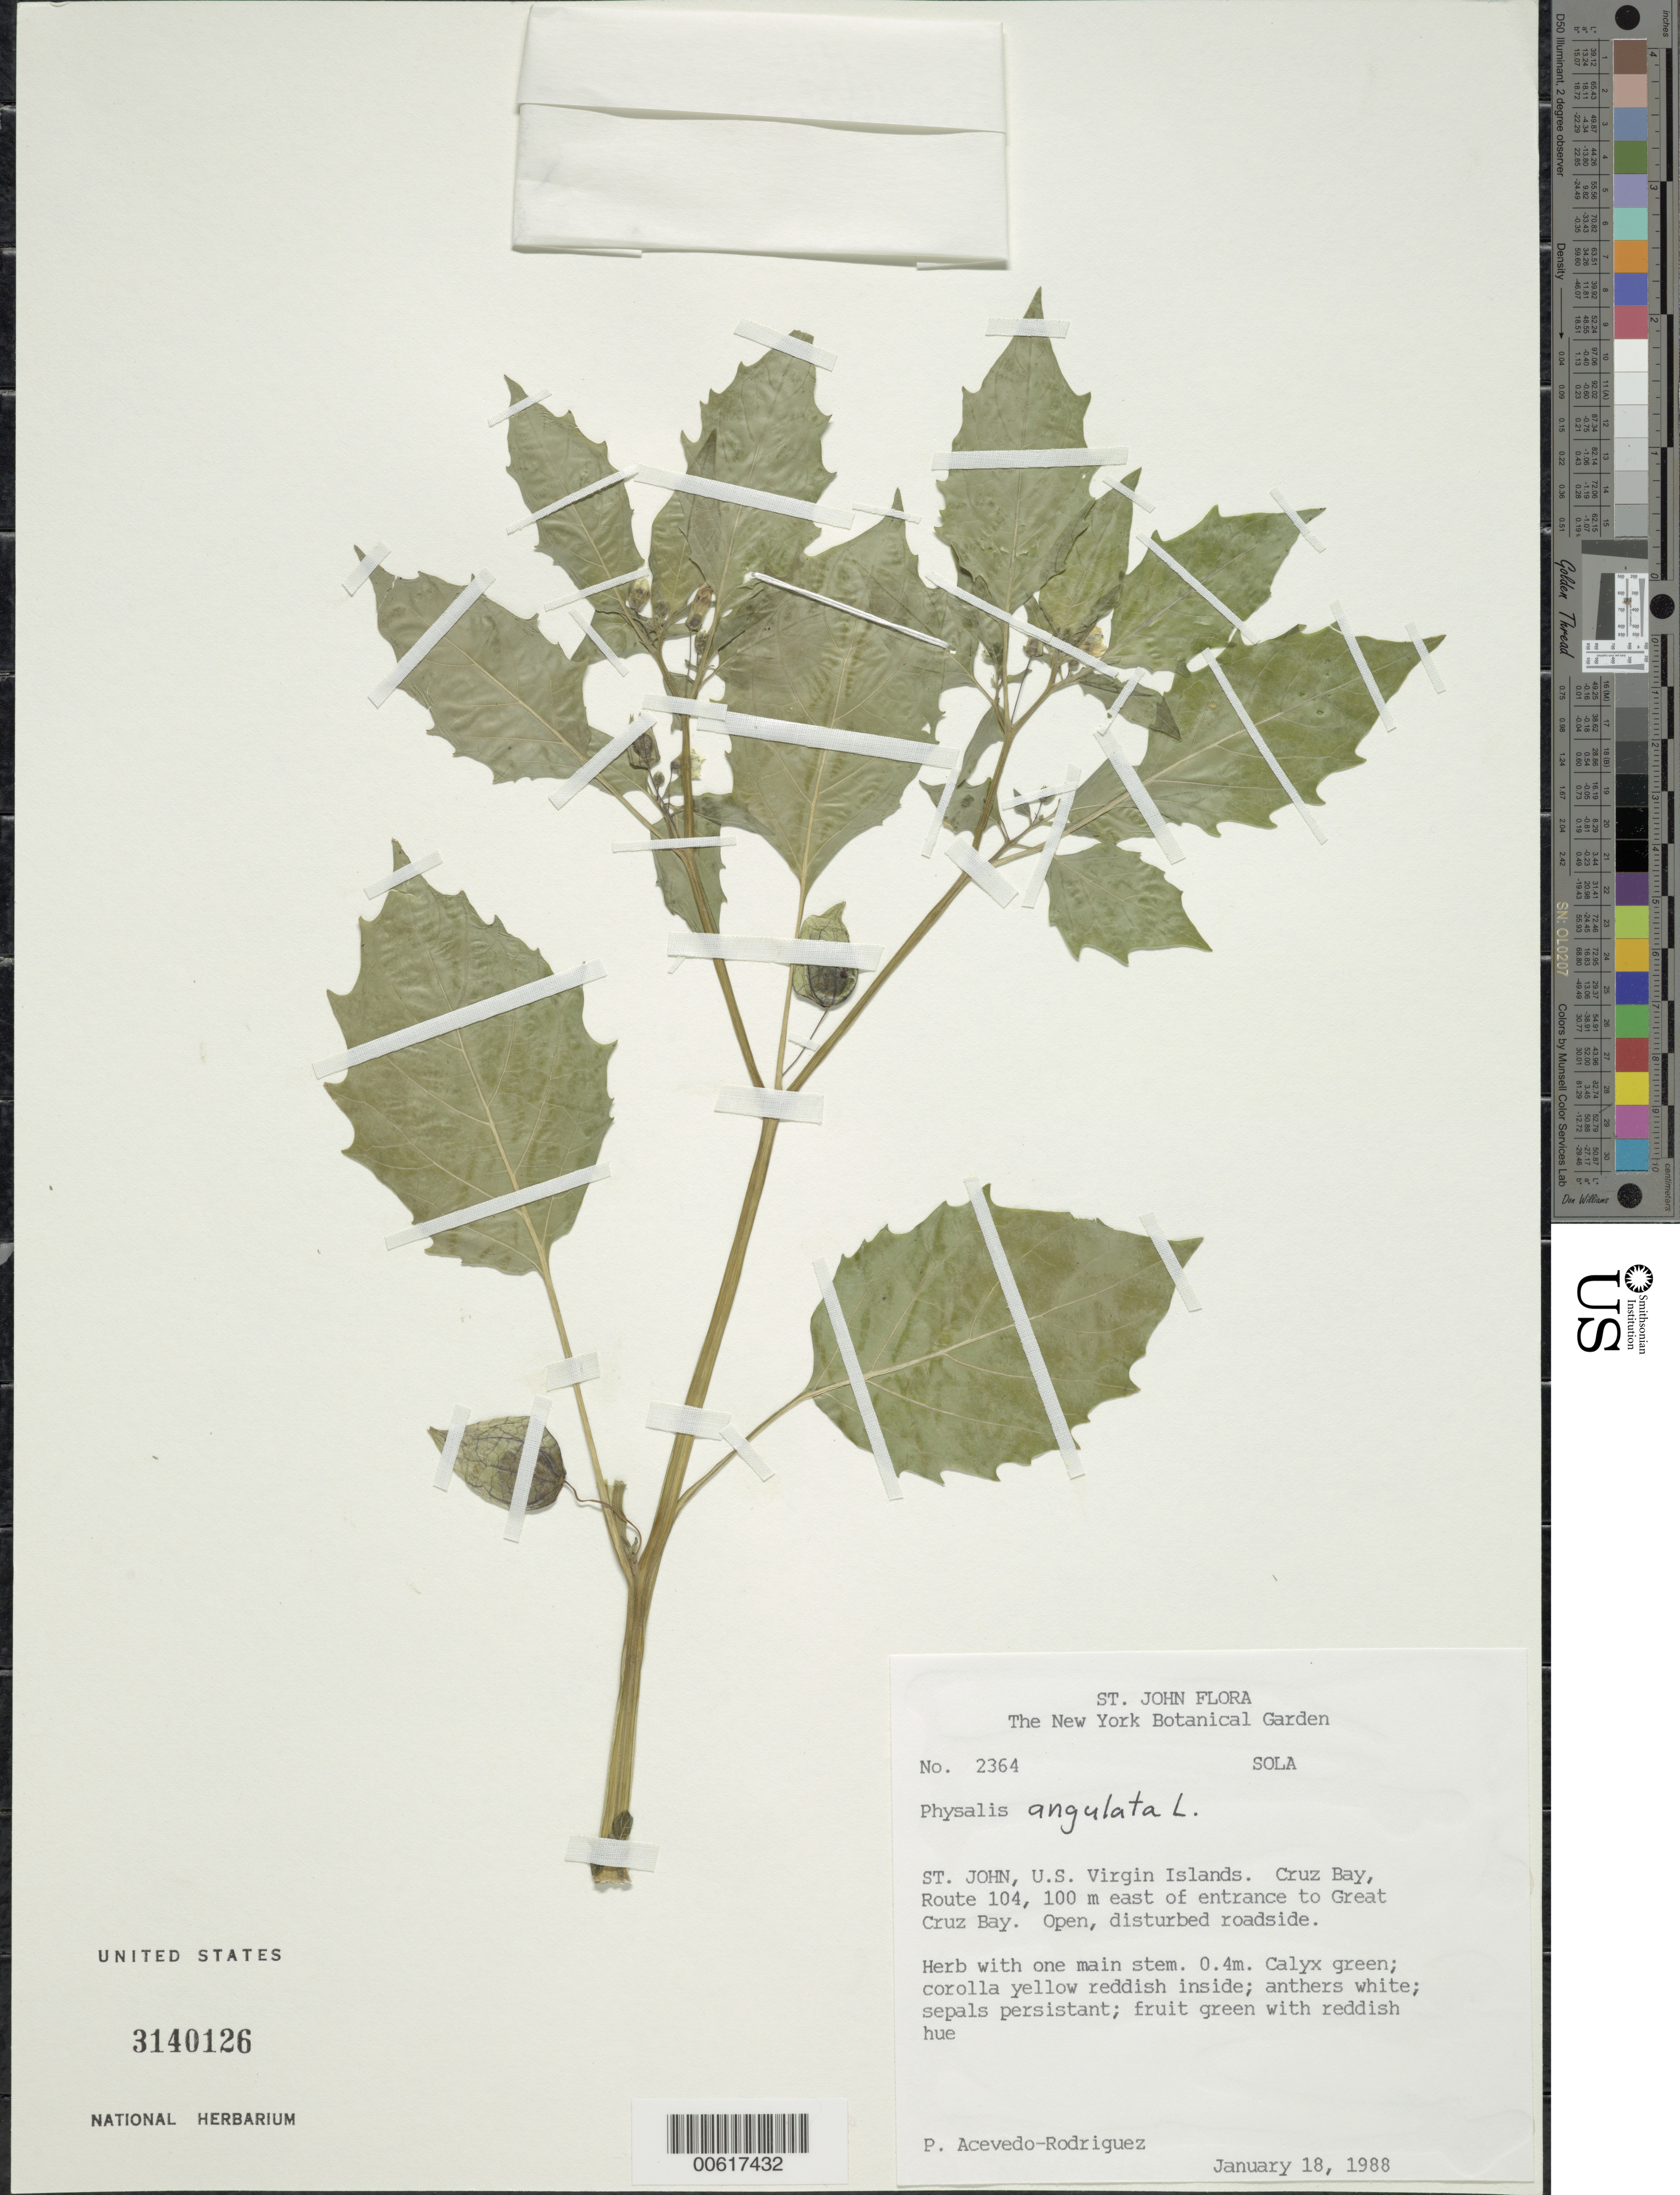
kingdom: Plantae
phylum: Tracheophyta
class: Magnoliopsida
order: Solanales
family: Solanaceae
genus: Physalis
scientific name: Physalis angulata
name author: L.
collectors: P. Acevedo-Rodr.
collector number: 2364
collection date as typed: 18 Jan 1988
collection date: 1988-01-18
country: U.S. Virgin Islands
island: St. John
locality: Cruz Bay Quarter; Route 104, 100 m east of entrance to Great Cruz Bay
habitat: Open, disturbed roadside.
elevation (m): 10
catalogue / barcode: US 3140126